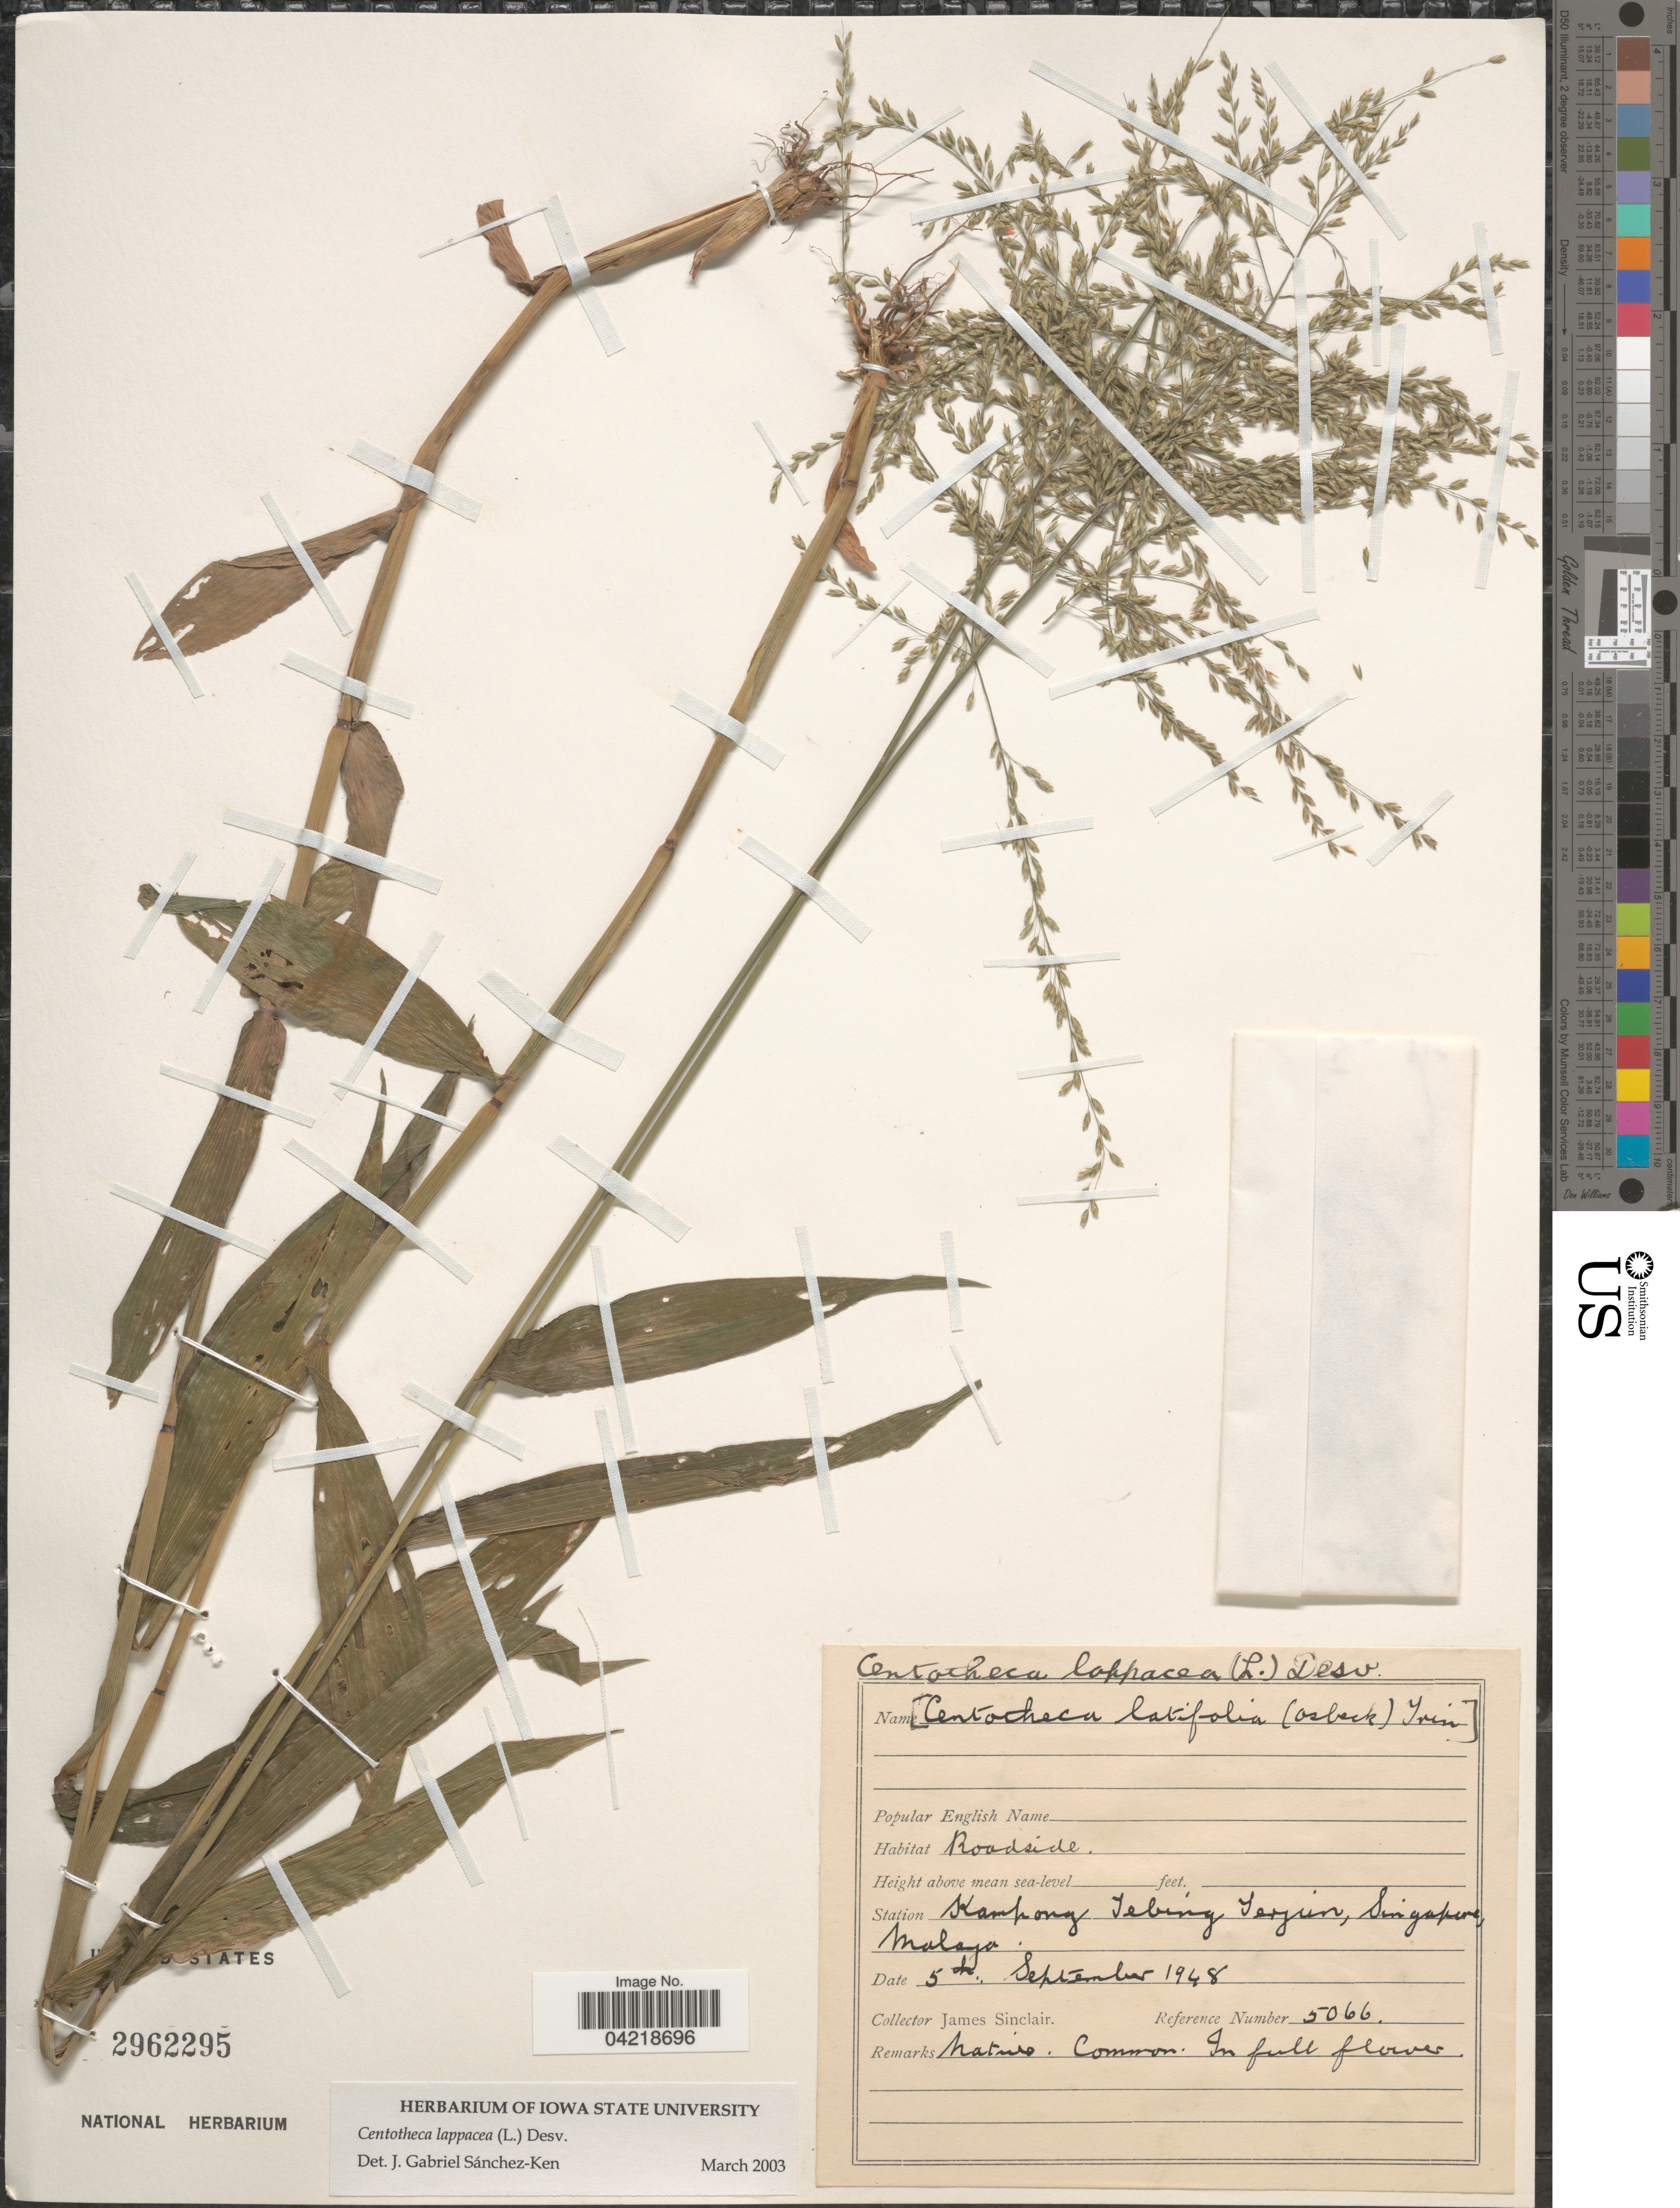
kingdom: Plantae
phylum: Tracheophyta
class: Liliopsida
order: Poales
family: Poaceae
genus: Centotheca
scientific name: Centotheca lappacea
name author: (L.) Desv.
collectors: J. Sinclair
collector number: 5066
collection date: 1948-09-05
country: Singapore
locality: Kampong Tebing Terjun, Malaya.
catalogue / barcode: US 2962295